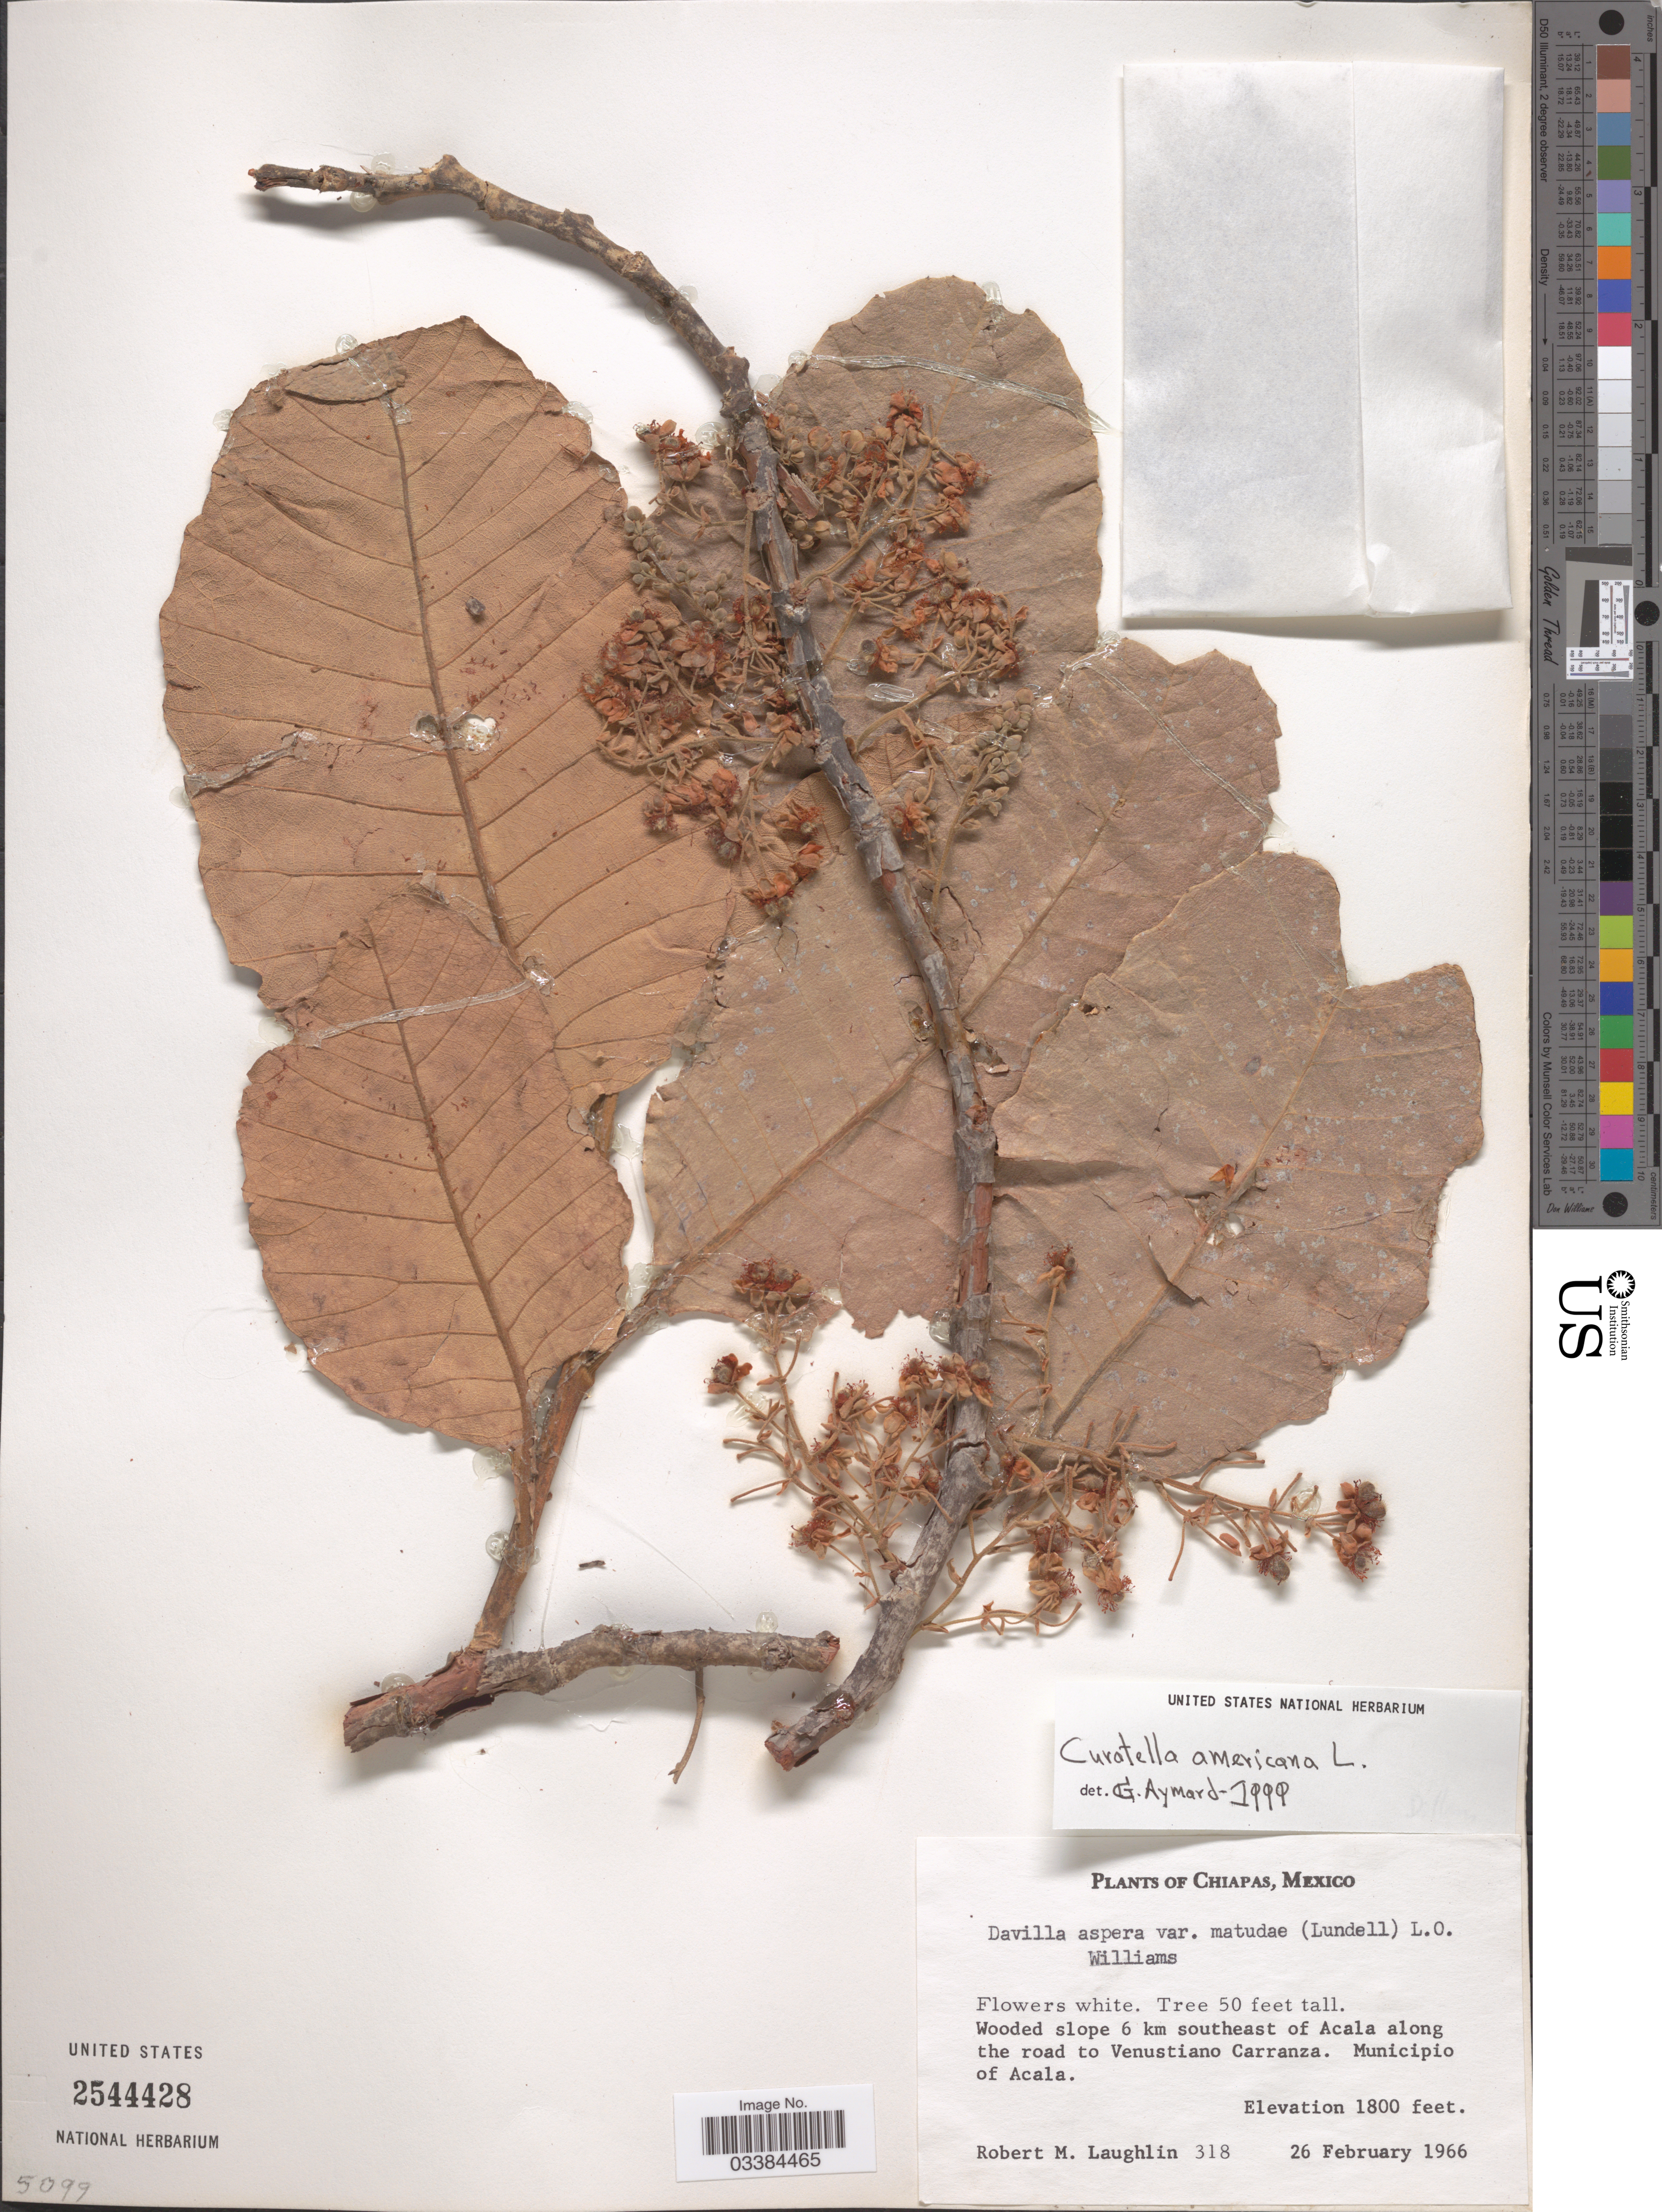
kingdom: Plantae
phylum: Tracheophyta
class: Magnoliopsida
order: Dilleniales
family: Dilleniaceae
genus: Curatella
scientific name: Curatella americana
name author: L.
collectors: R. M. Laughlin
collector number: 318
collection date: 1966-02-26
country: Mexico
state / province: Chiapas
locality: Wooded slope 6 km southeast of Acala along the road to Venustiano Carranza. Municipio of Acala.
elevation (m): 549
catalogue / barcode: US 2544428